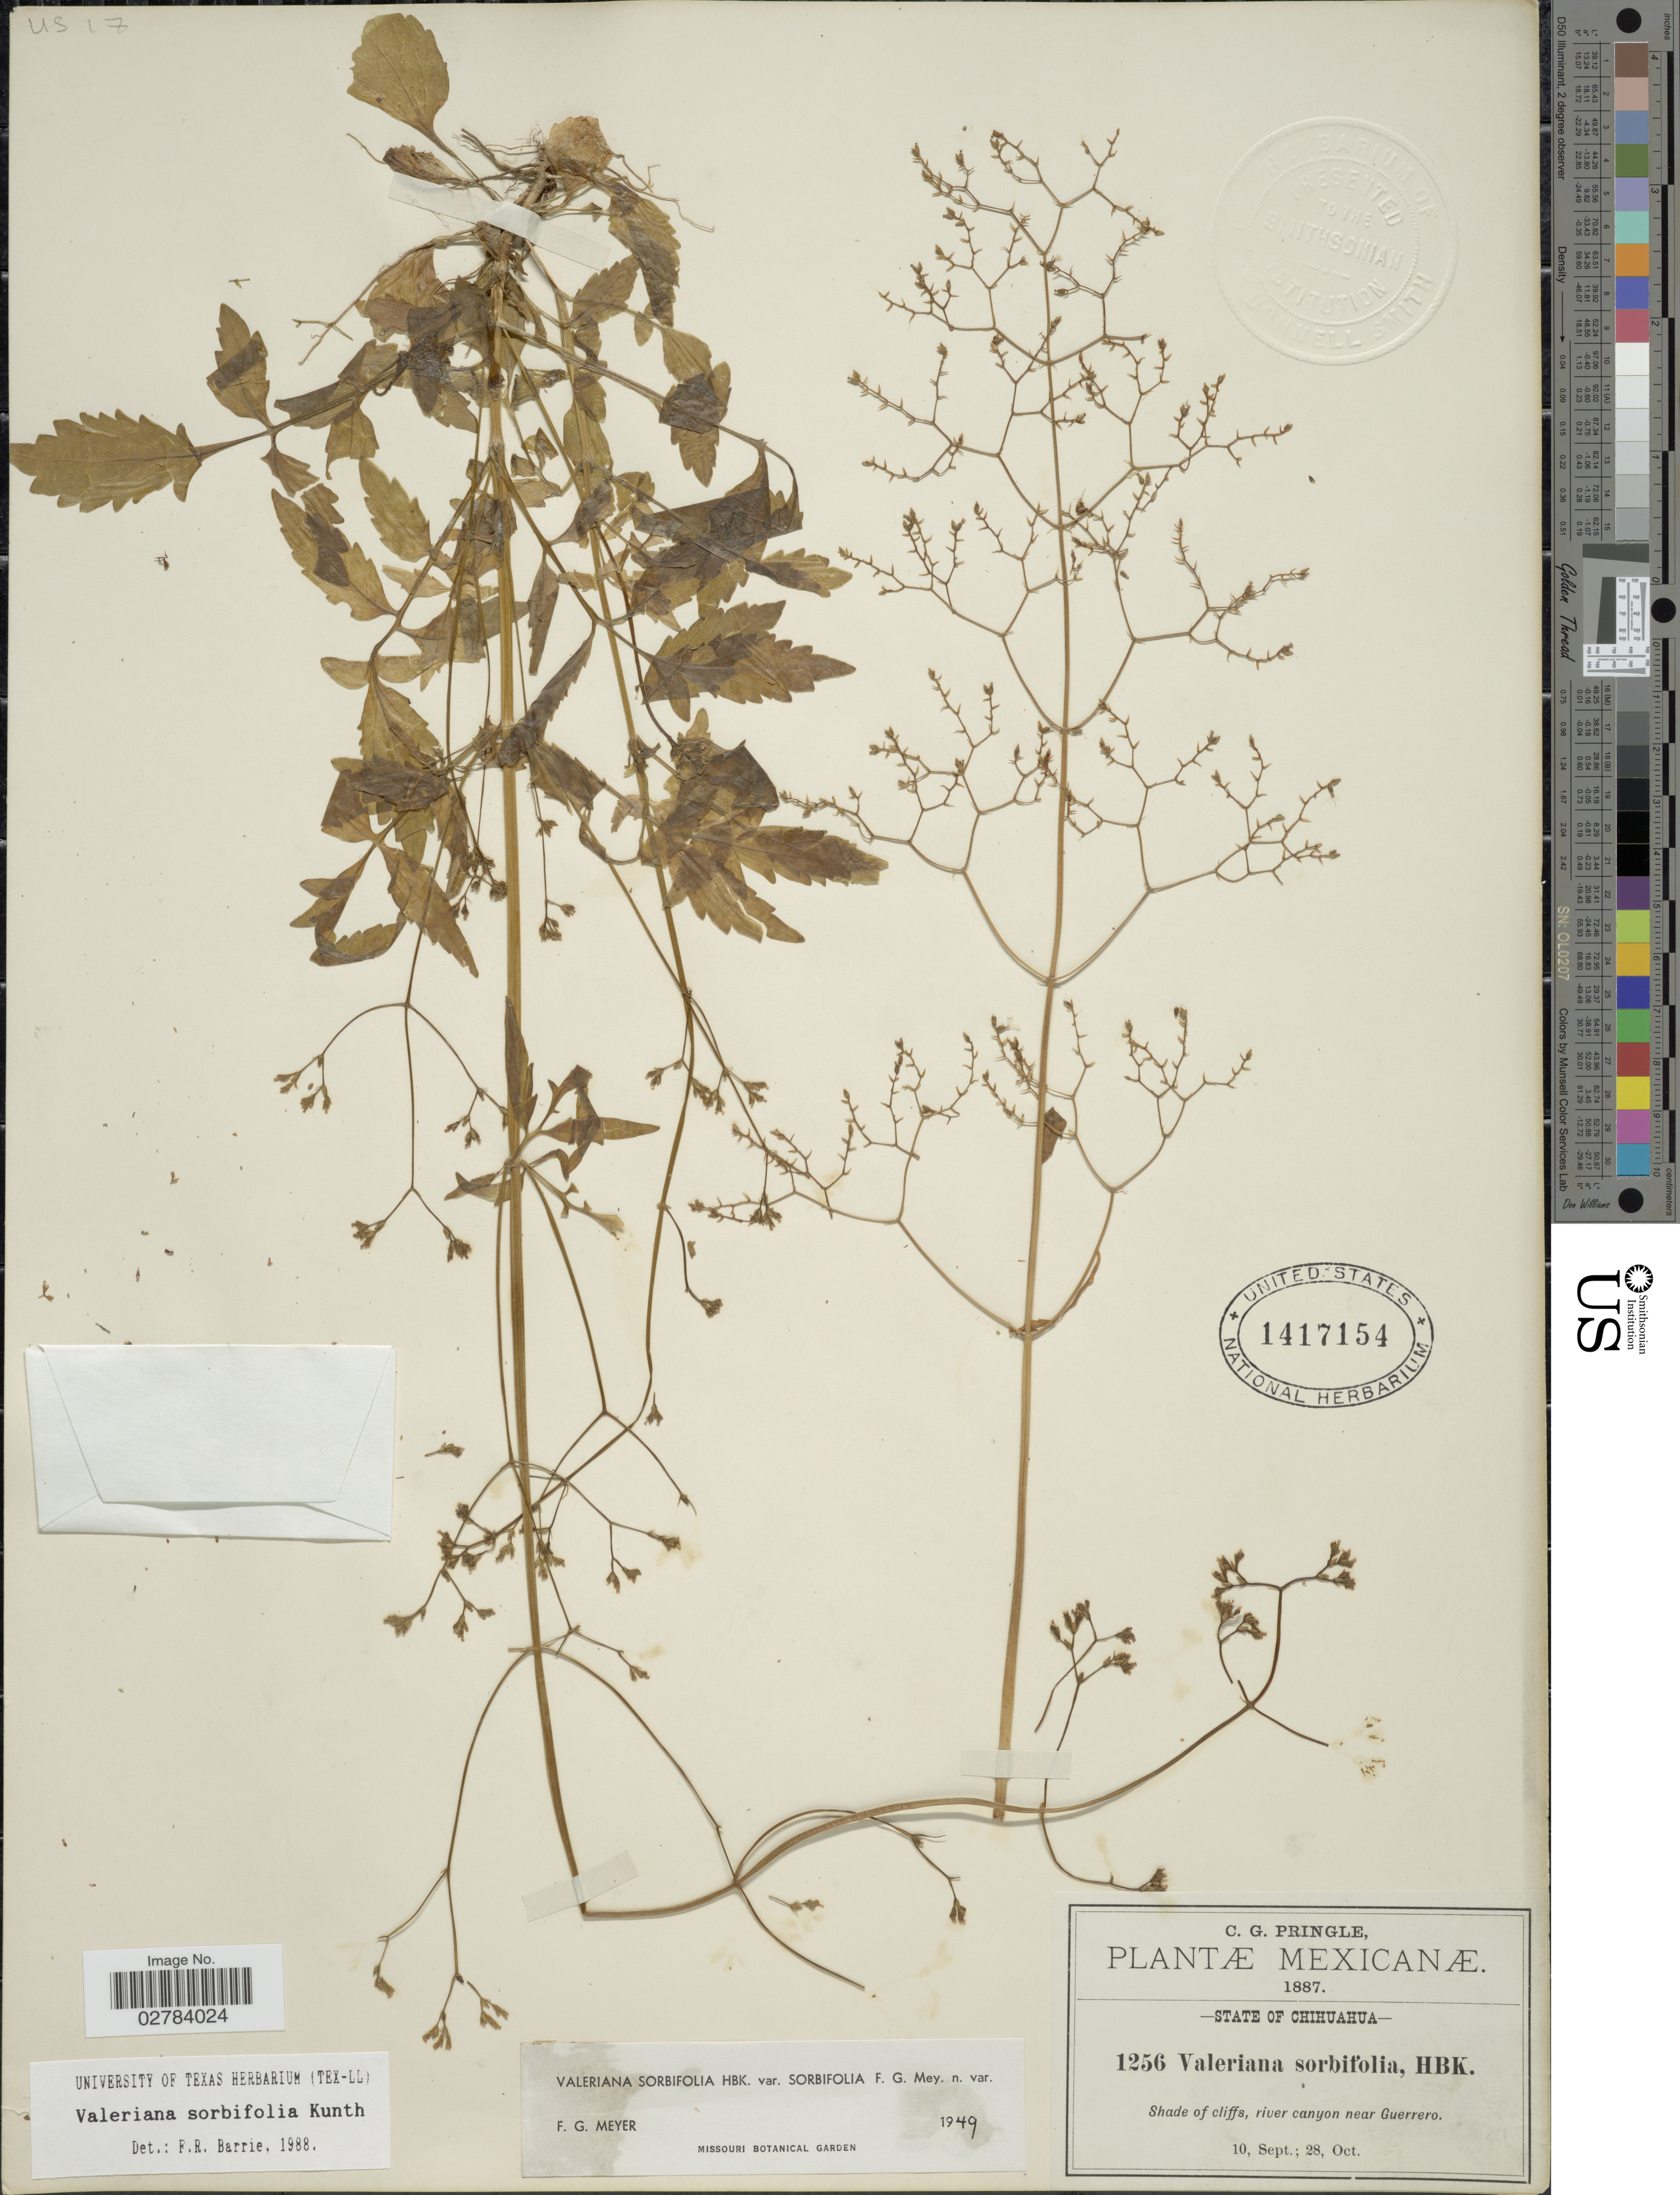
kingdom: Plantae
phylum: Tracheophyta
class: Magnoliopsida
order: Dipsacales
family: Caprifoliaceae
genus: Valeriana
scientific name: Valeriana sorbifolia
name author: Kunth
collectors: C. G. Pringle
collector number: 1256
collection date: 1887-09-10/1887-10-28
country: Mexico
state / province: Chihuahua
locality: Shade of cliffs, river canyon near Guerrero.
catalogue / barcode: US 1417154